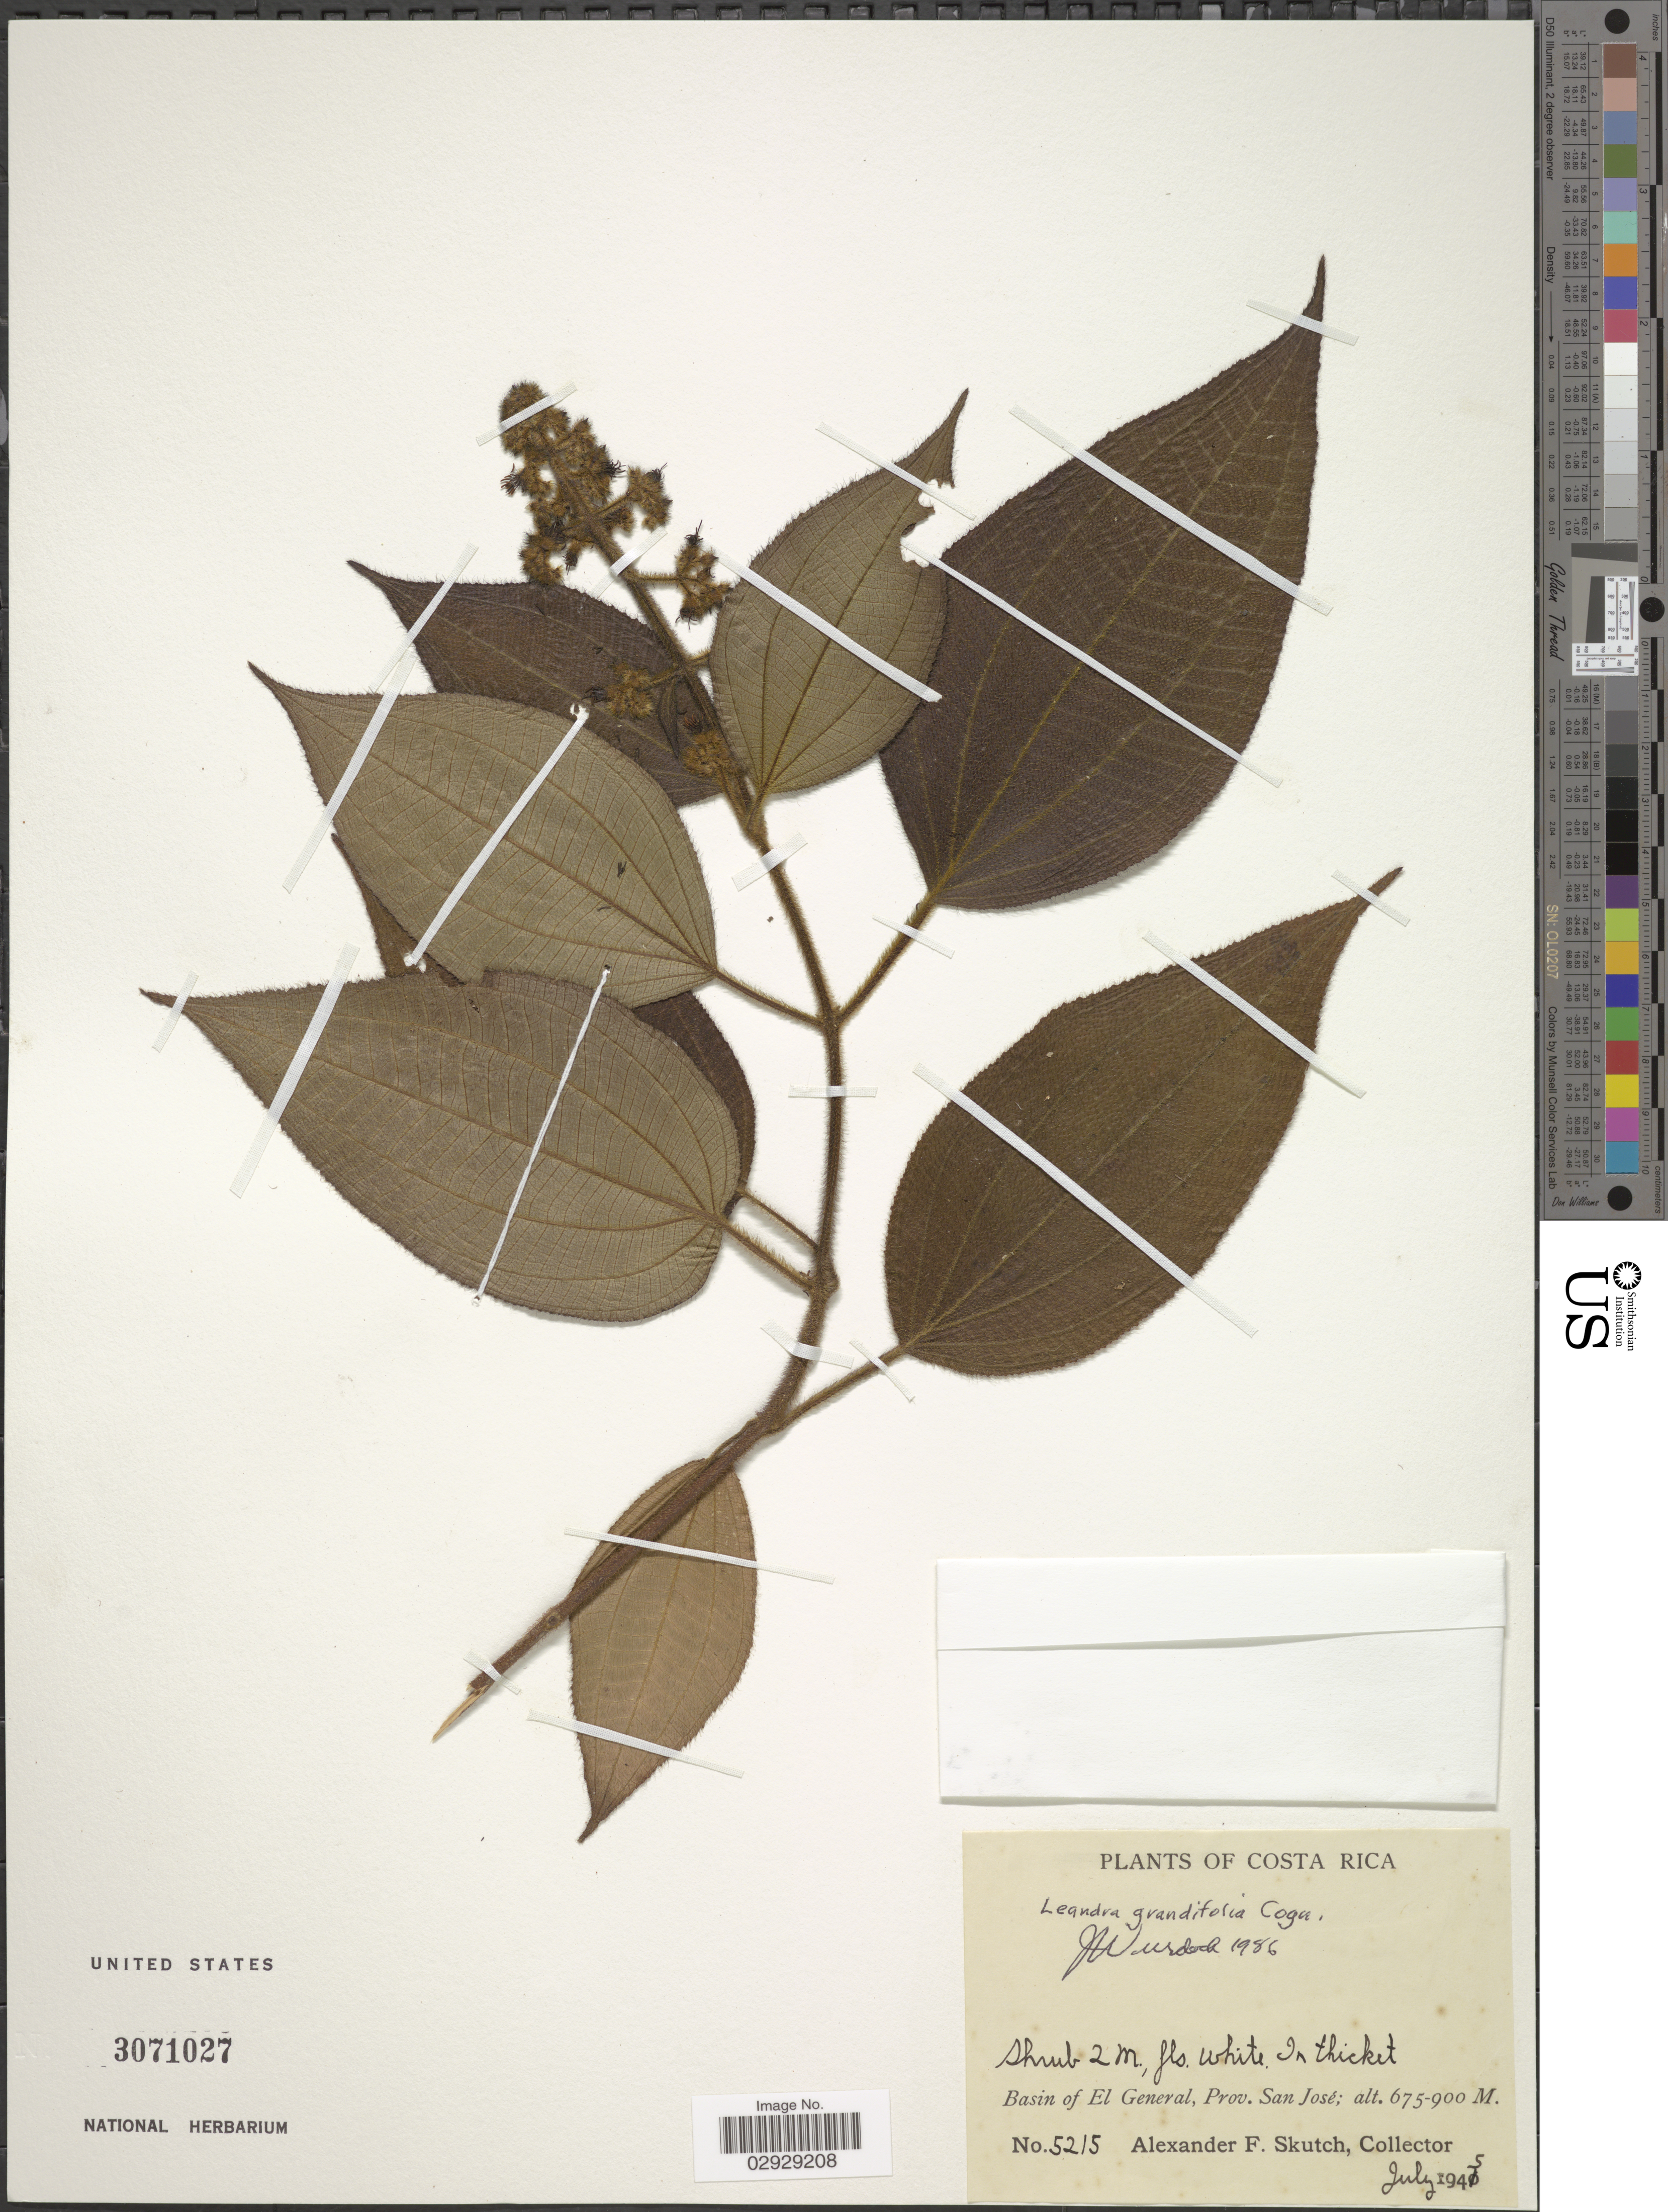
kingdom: Plantae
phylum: Tracheophyta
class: Magnoliopsida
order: Myrtales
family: Melastomataceae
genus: Leandra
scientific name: Leandra grandifolia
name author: Cogn.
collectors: A. F. Skutch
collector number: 5215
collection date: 1945-07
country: Costa Rica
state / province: San José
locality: Basin of El General.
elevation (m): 675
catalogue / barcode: US 3071027